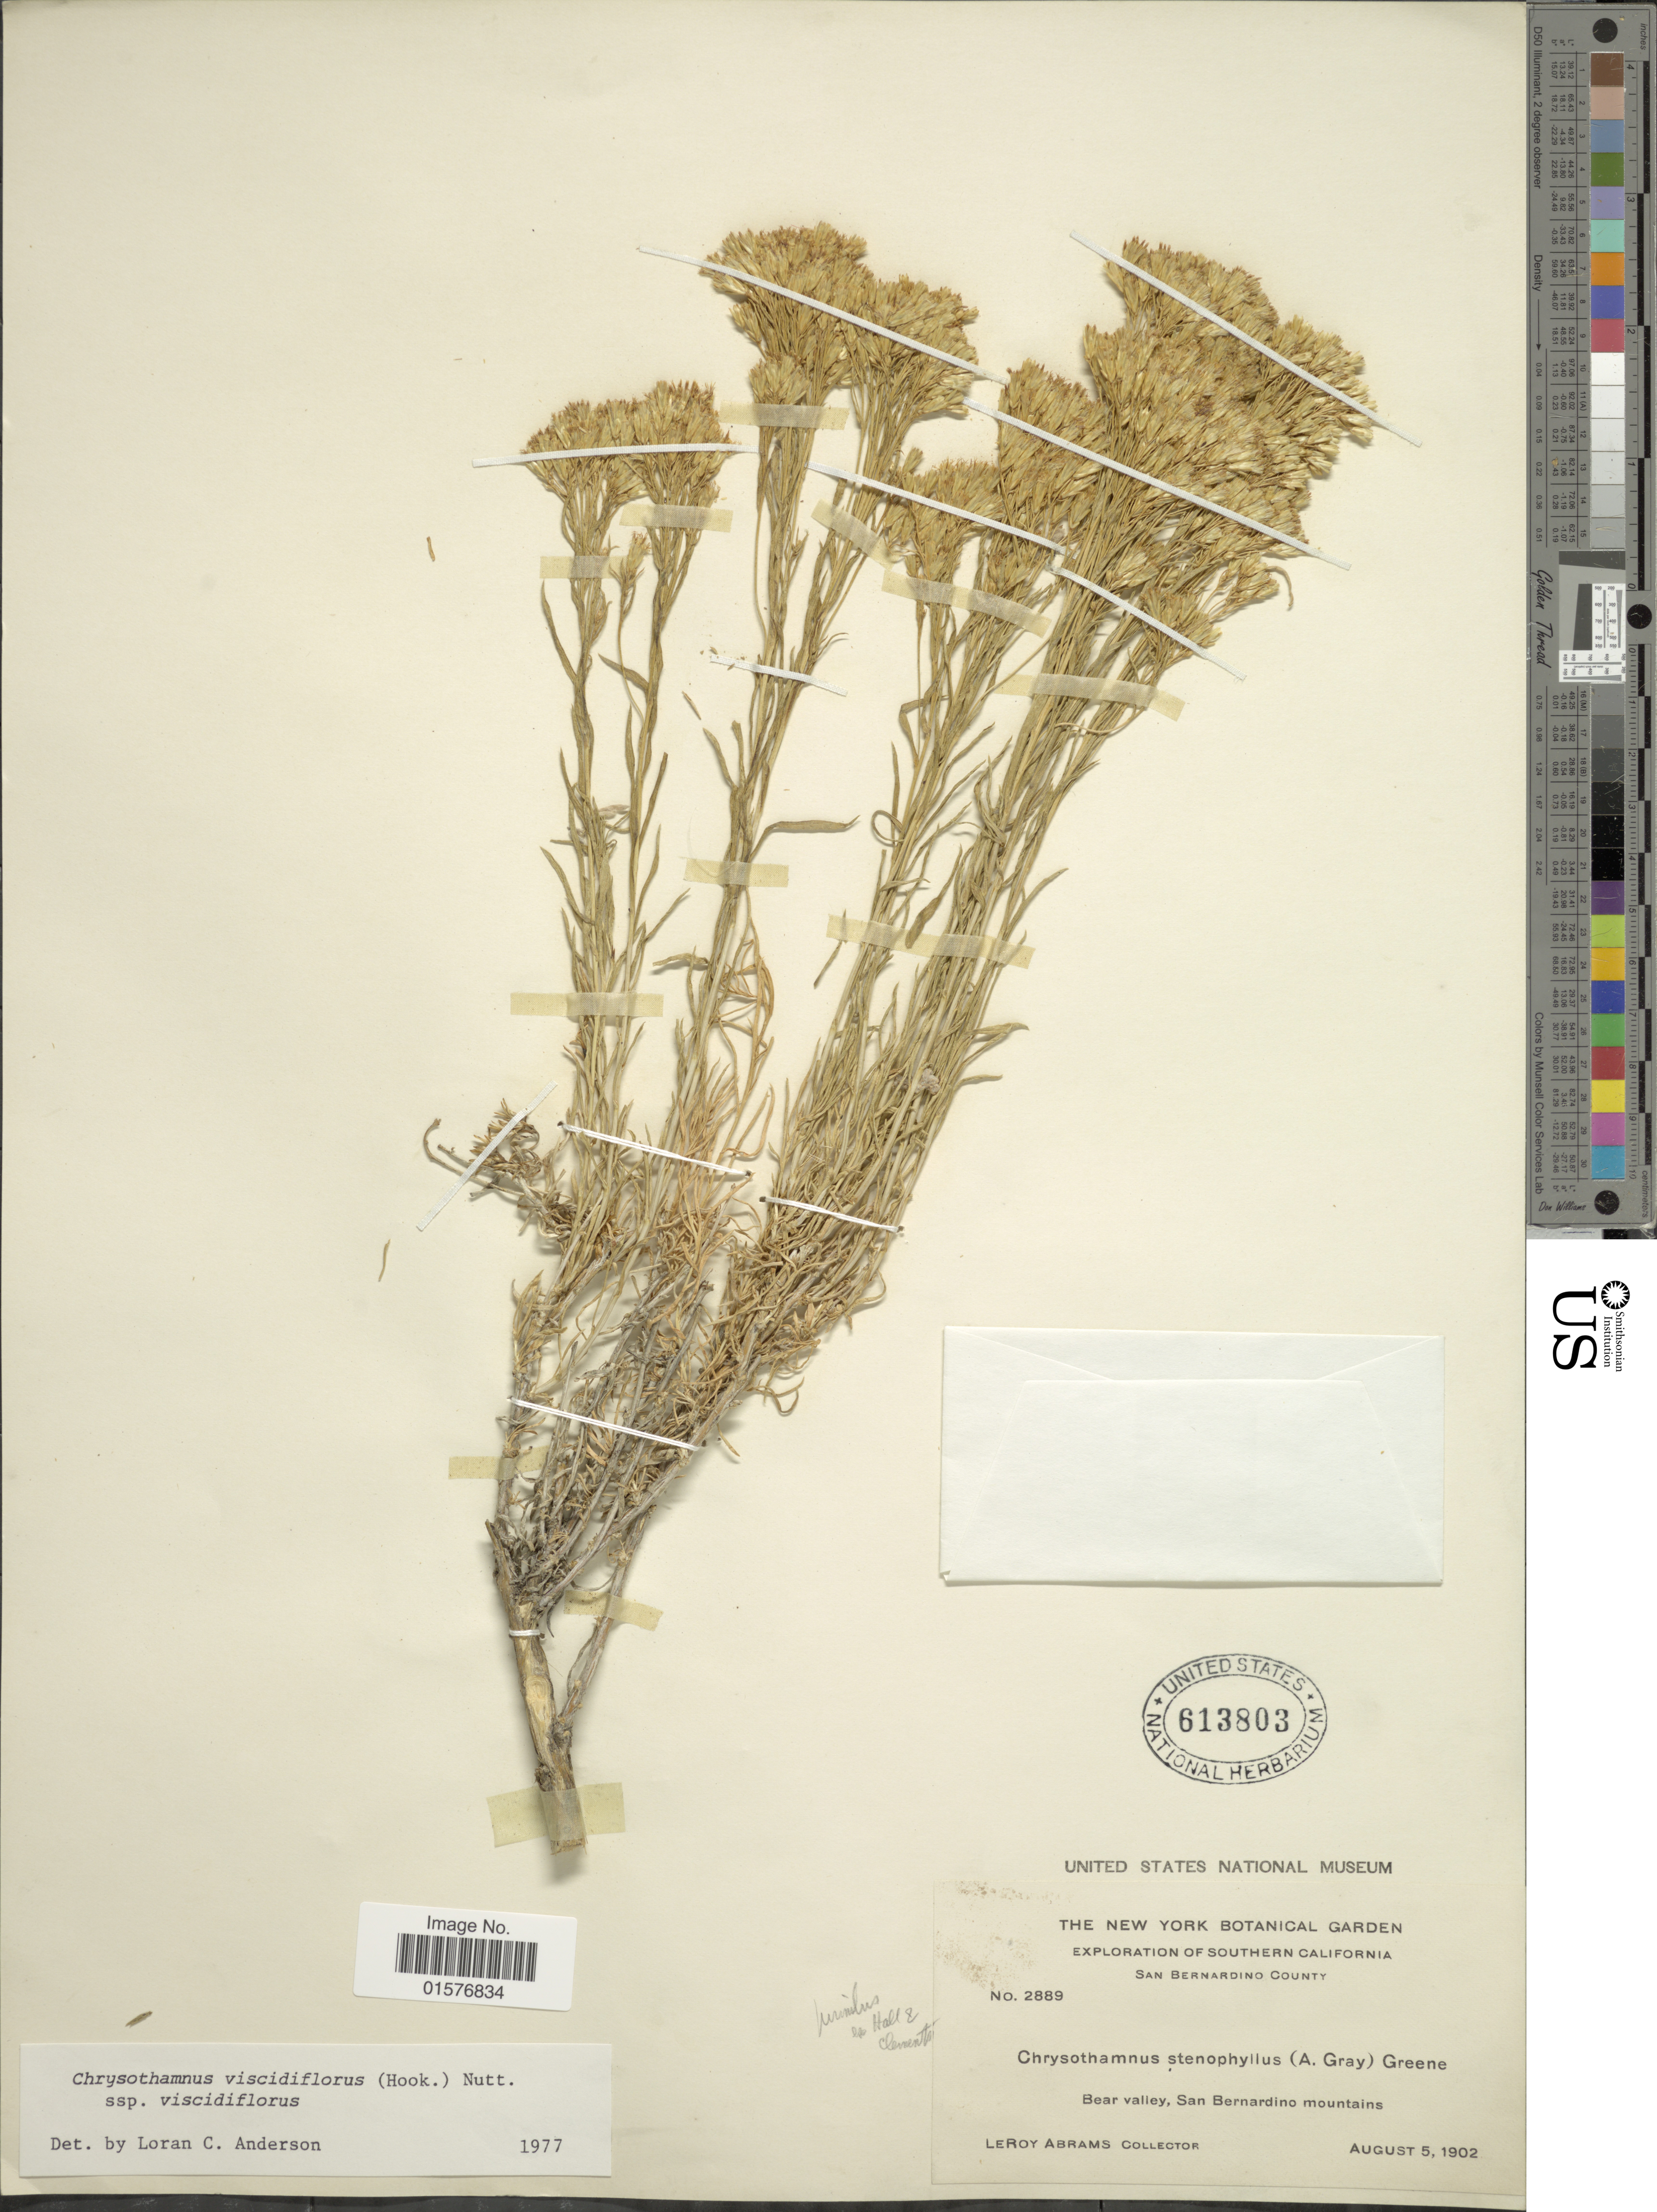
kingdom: Plantae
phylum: Tracheophyta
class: Magnoliopsida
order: Asterales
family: Asteraceae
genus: Chrysothamnus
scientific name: Chrysothamnus viscidiflorus subsp. viscidiflorus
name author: (Hook.) Nutt.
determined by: Urbatsch, Lowell E., Curator (LSU), Louisiana State University (UNITED STATES)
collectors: L. Abrams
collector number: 2889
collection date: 1902-08-04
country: United States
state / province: California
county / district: San Bernardino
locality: Southern California, San Bernardino County, Bear Valley, San Bernardino mountains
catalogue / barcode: US 613803